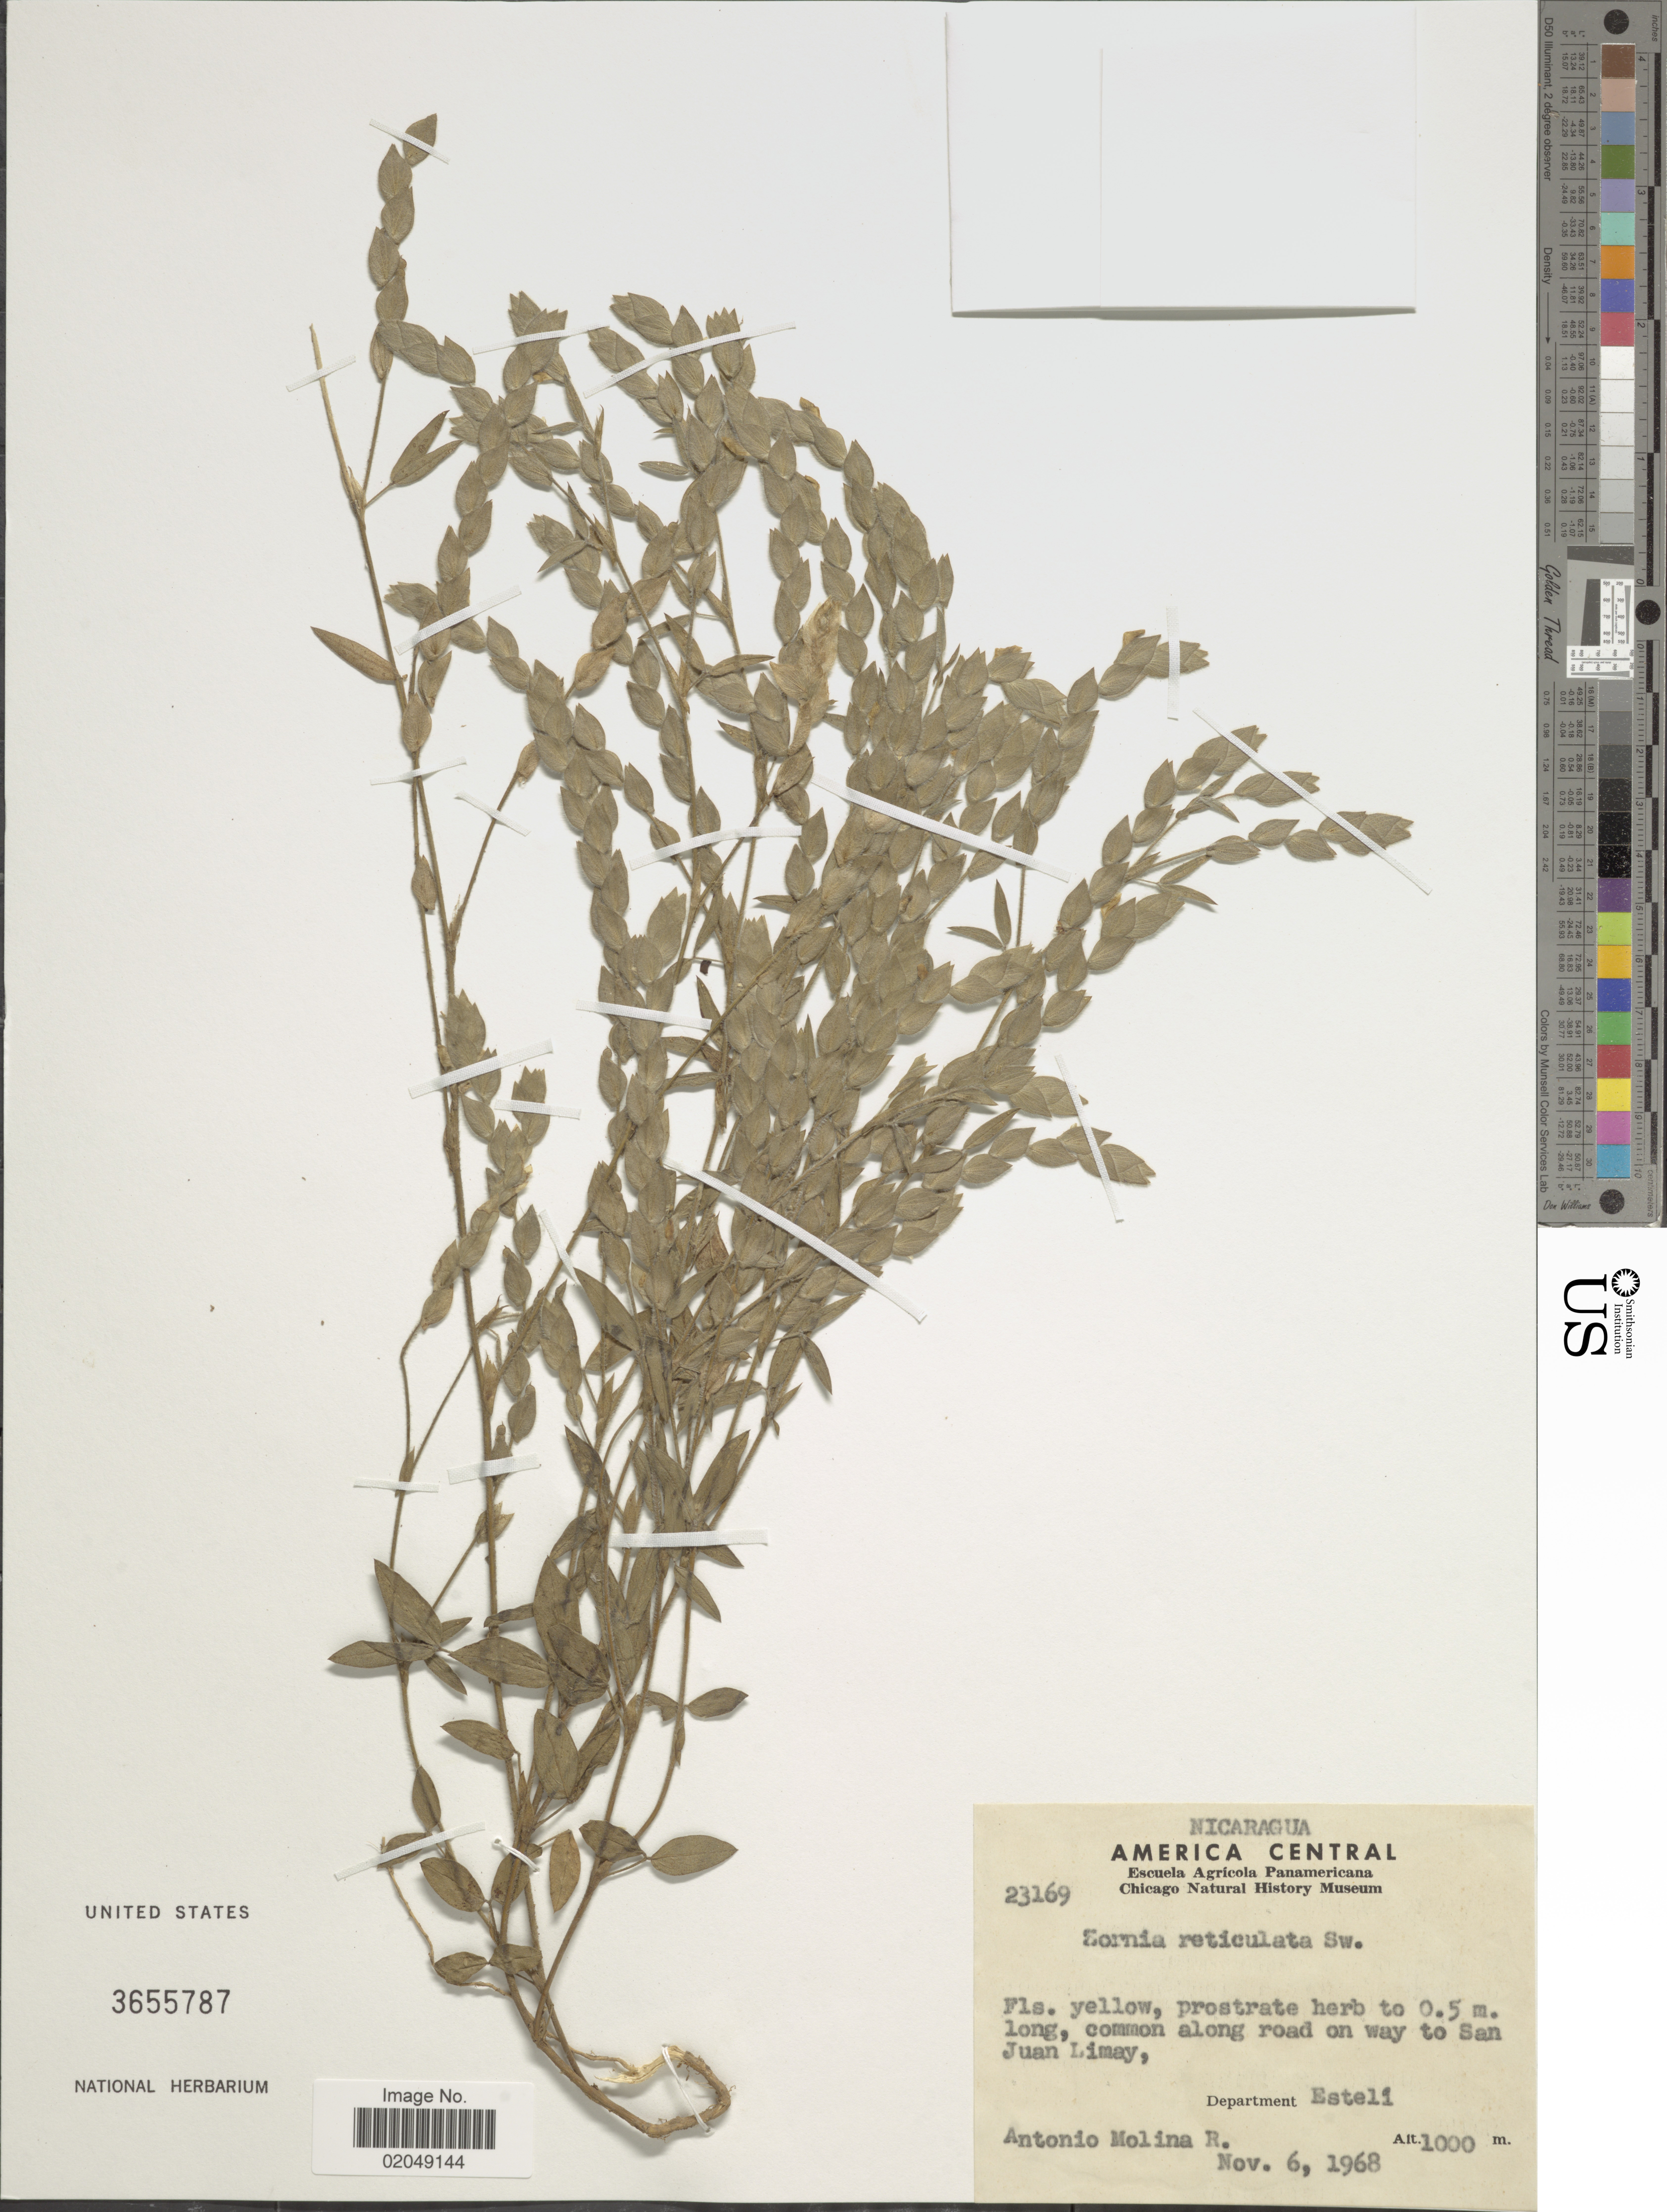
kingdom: Plantae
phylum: Tracheophyta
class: Magnoliopsida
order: Fabales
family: Fabaceae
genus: Zornia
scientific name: Zornia reticulata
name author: Sm.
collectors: A. Molina R.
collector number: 23169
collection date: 1968-11-06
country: Nicaragua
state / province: Esteli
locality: Along road on way to San Juan Limay, Department Esteli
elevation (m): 1000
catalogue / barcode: US 3655787